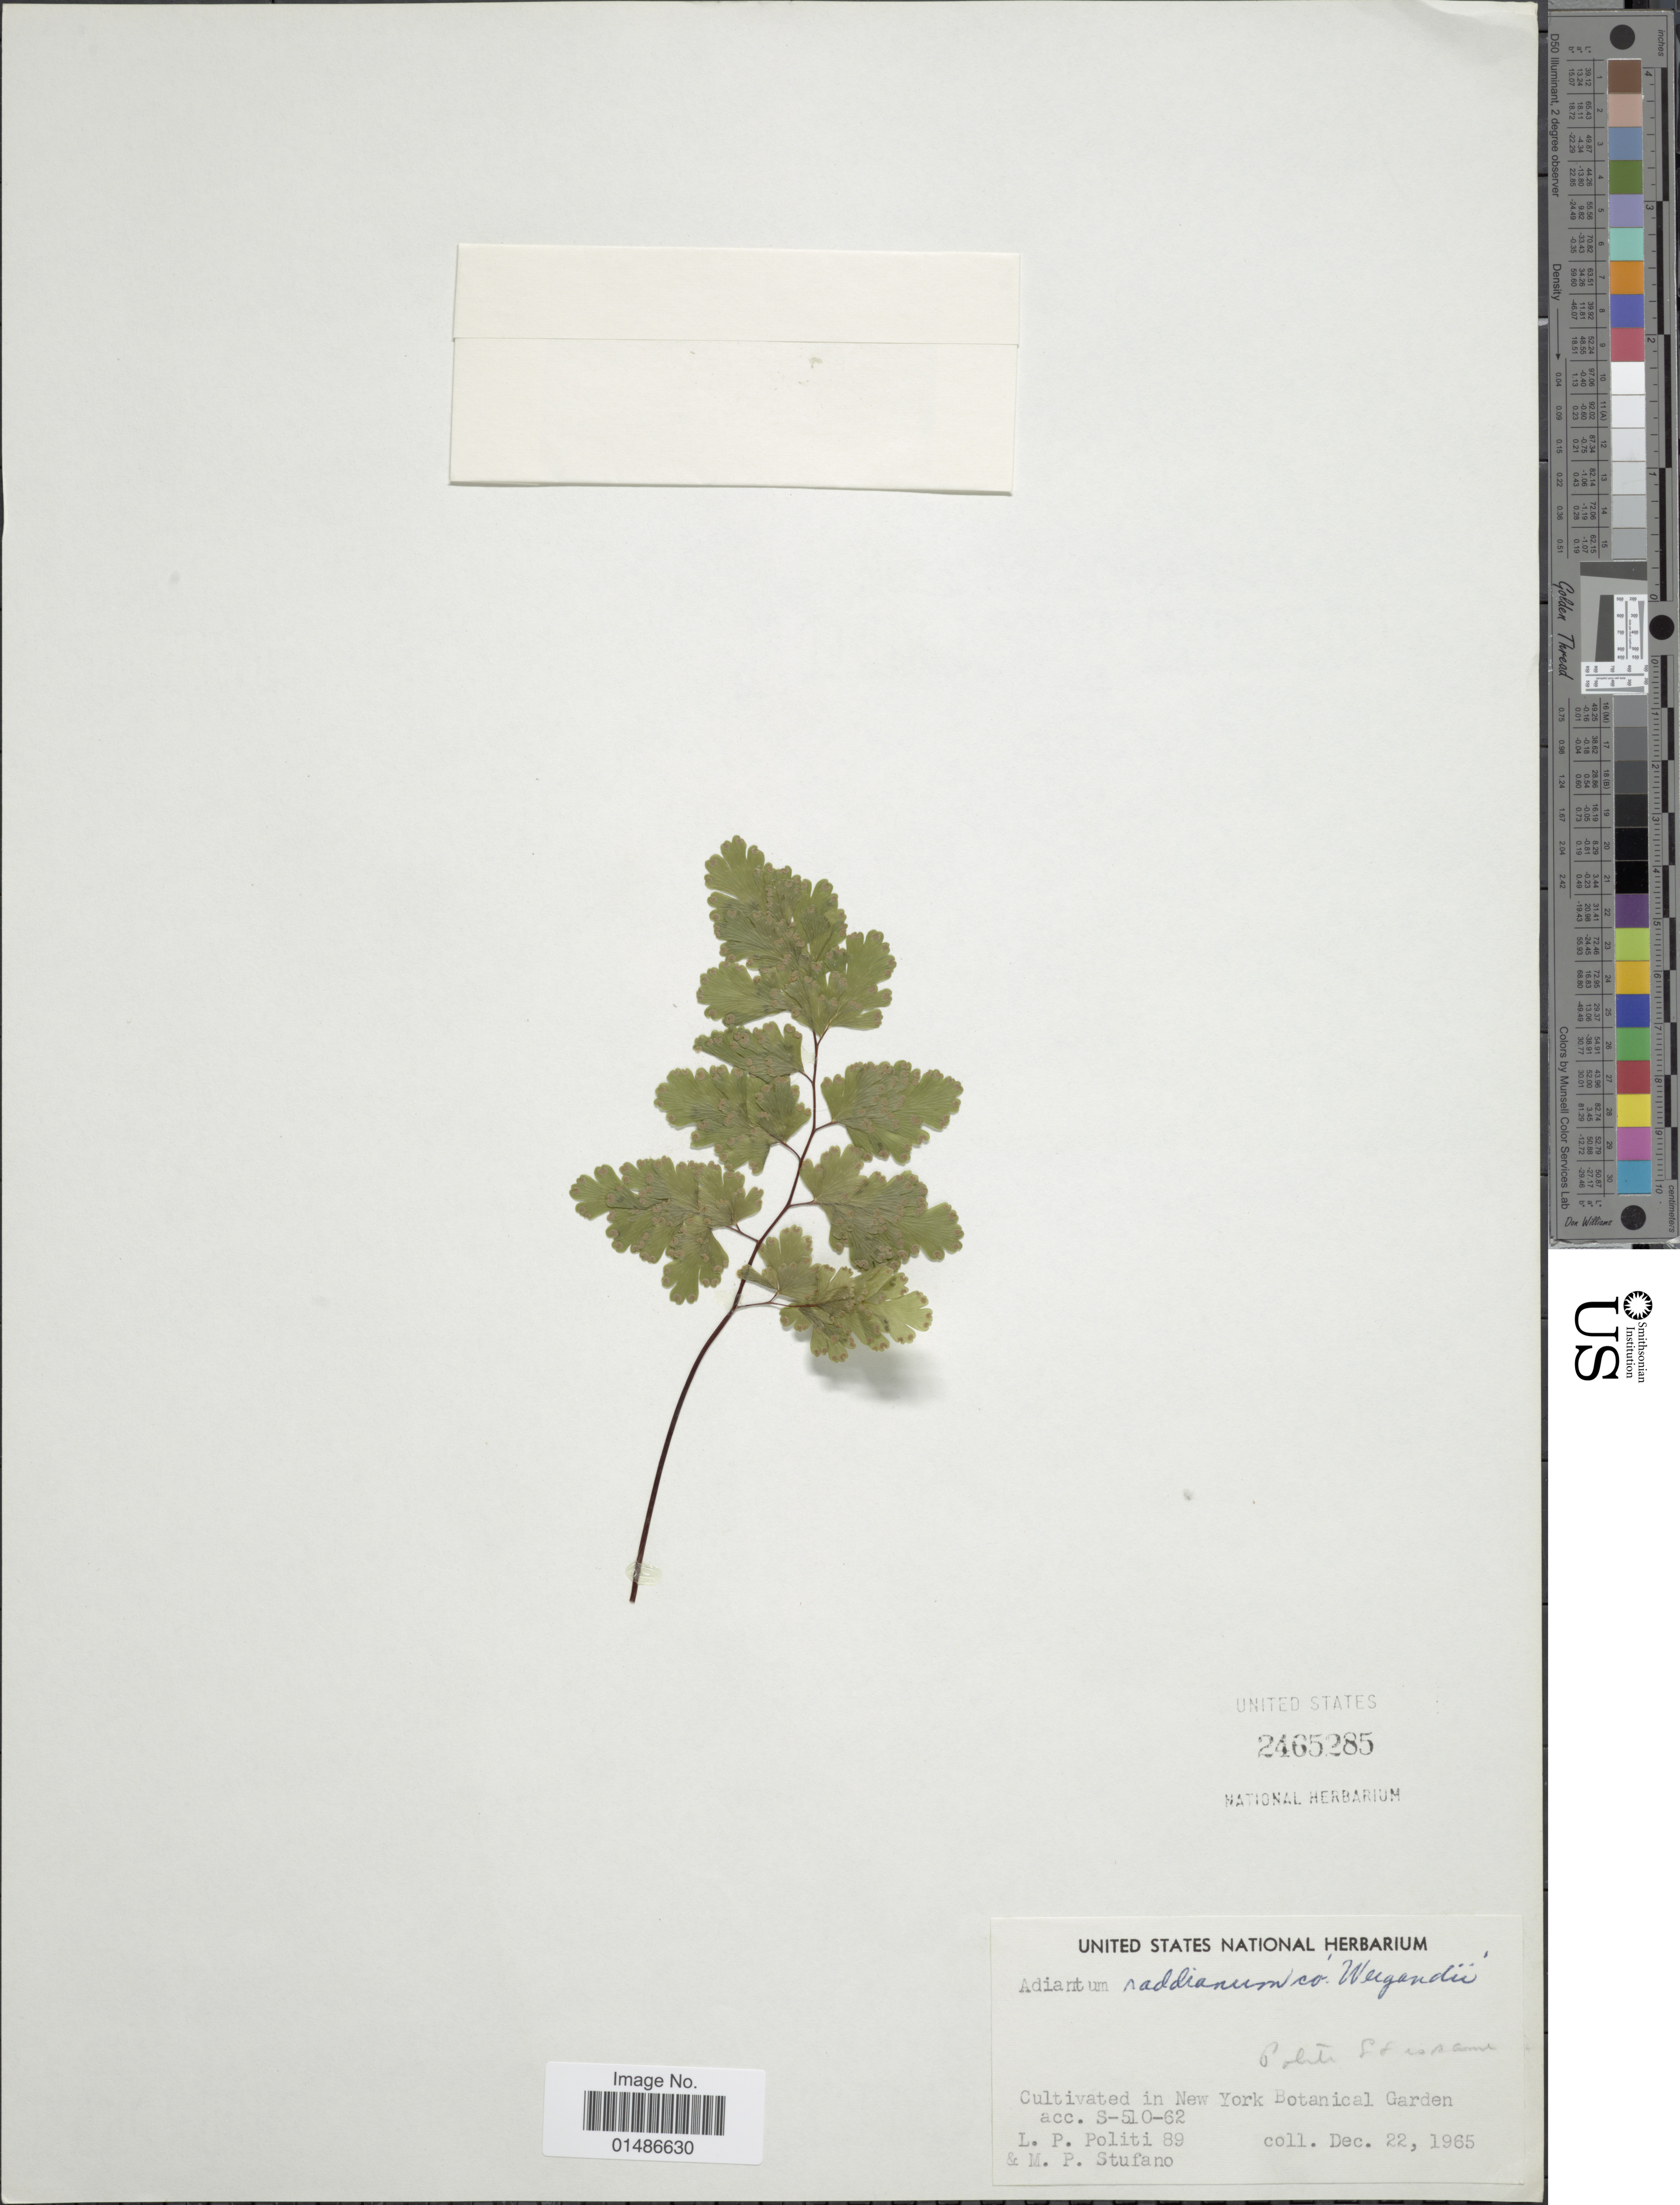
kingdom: Plantae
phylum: Tracheophyta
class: Polypodiopsida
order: Polypodiales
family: Pteridaceae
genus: Adiantum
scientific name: Adiantum raddianum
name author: C. Presl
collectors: L. Politi & M. Stufano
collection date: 1965-12-22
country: United States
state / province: New York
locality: Cultivated in New York Botanical Garden acc. S-510-62.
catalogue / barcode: US 2465285